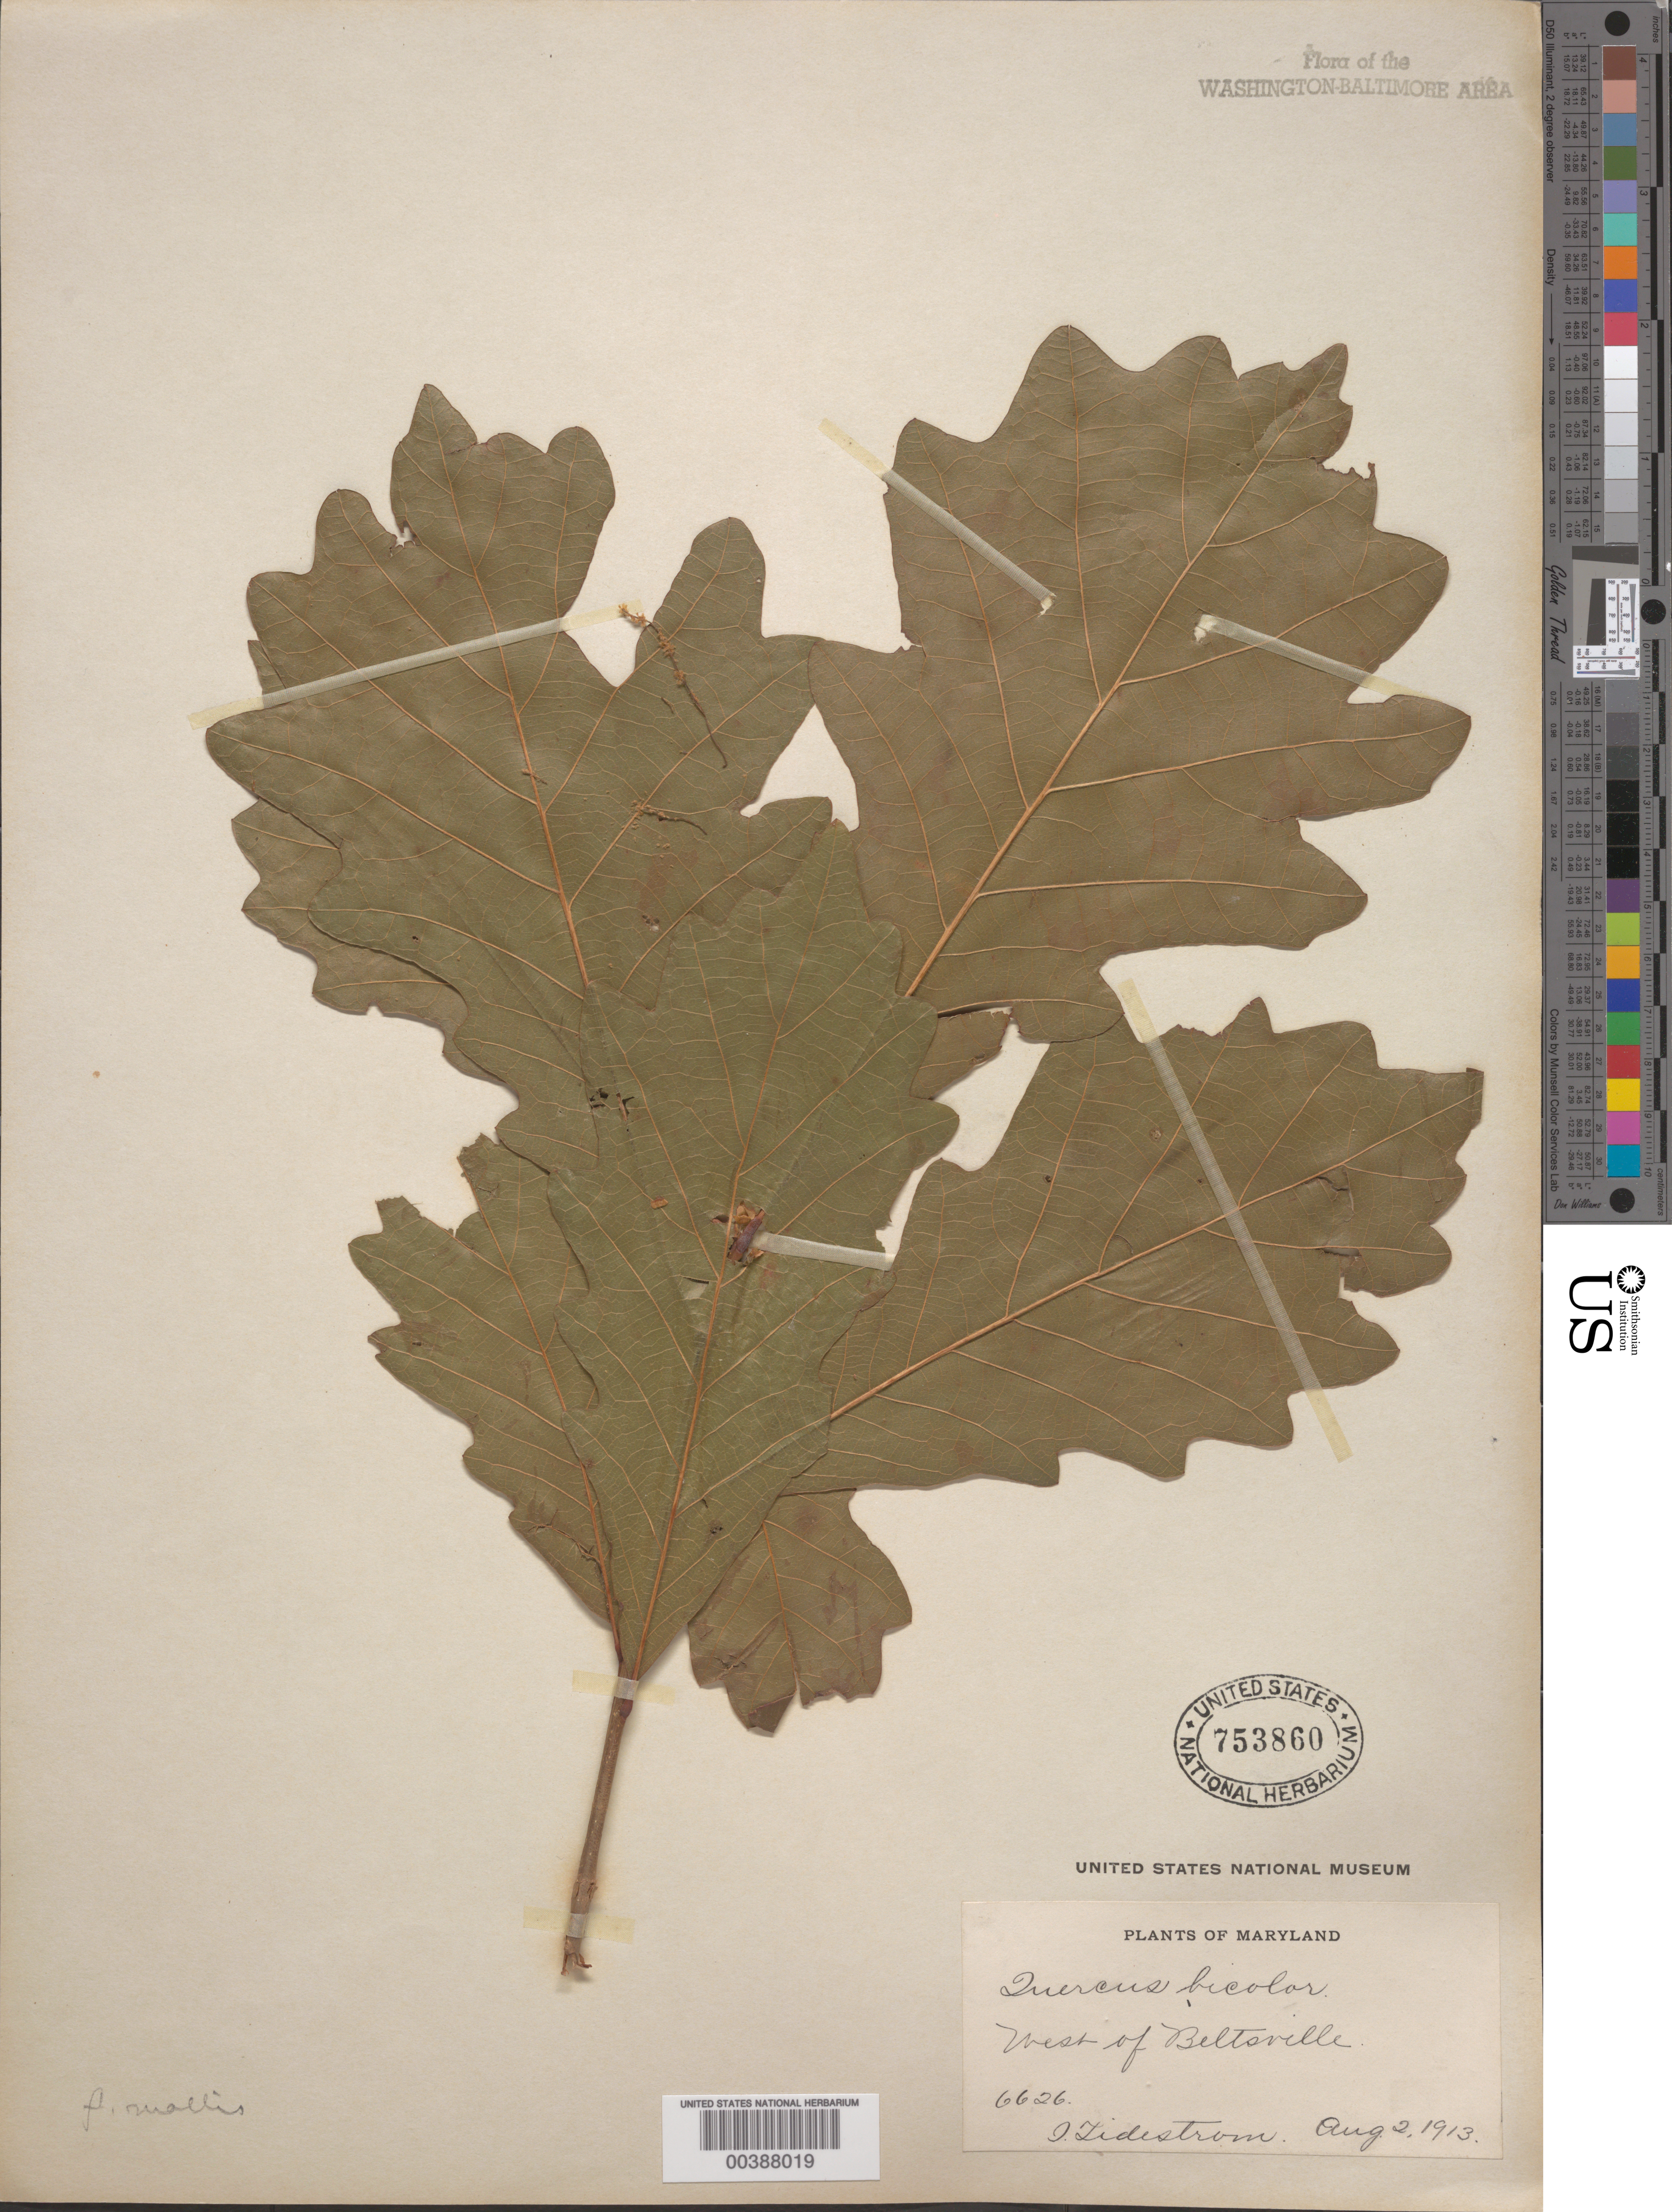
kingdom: Plantae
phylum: Tracheophyta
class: Magnoliopsida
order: Fagales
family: Fagaceae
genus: Quercus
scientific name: Quercus bicolor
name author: Willd.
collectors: I. F. Tidestrom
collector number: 6626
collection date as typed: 02 Aug 1913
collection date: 1913-08-02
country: United States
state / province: Maryland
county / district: Prince George's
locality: West of Beltsville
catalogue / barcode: US 753860